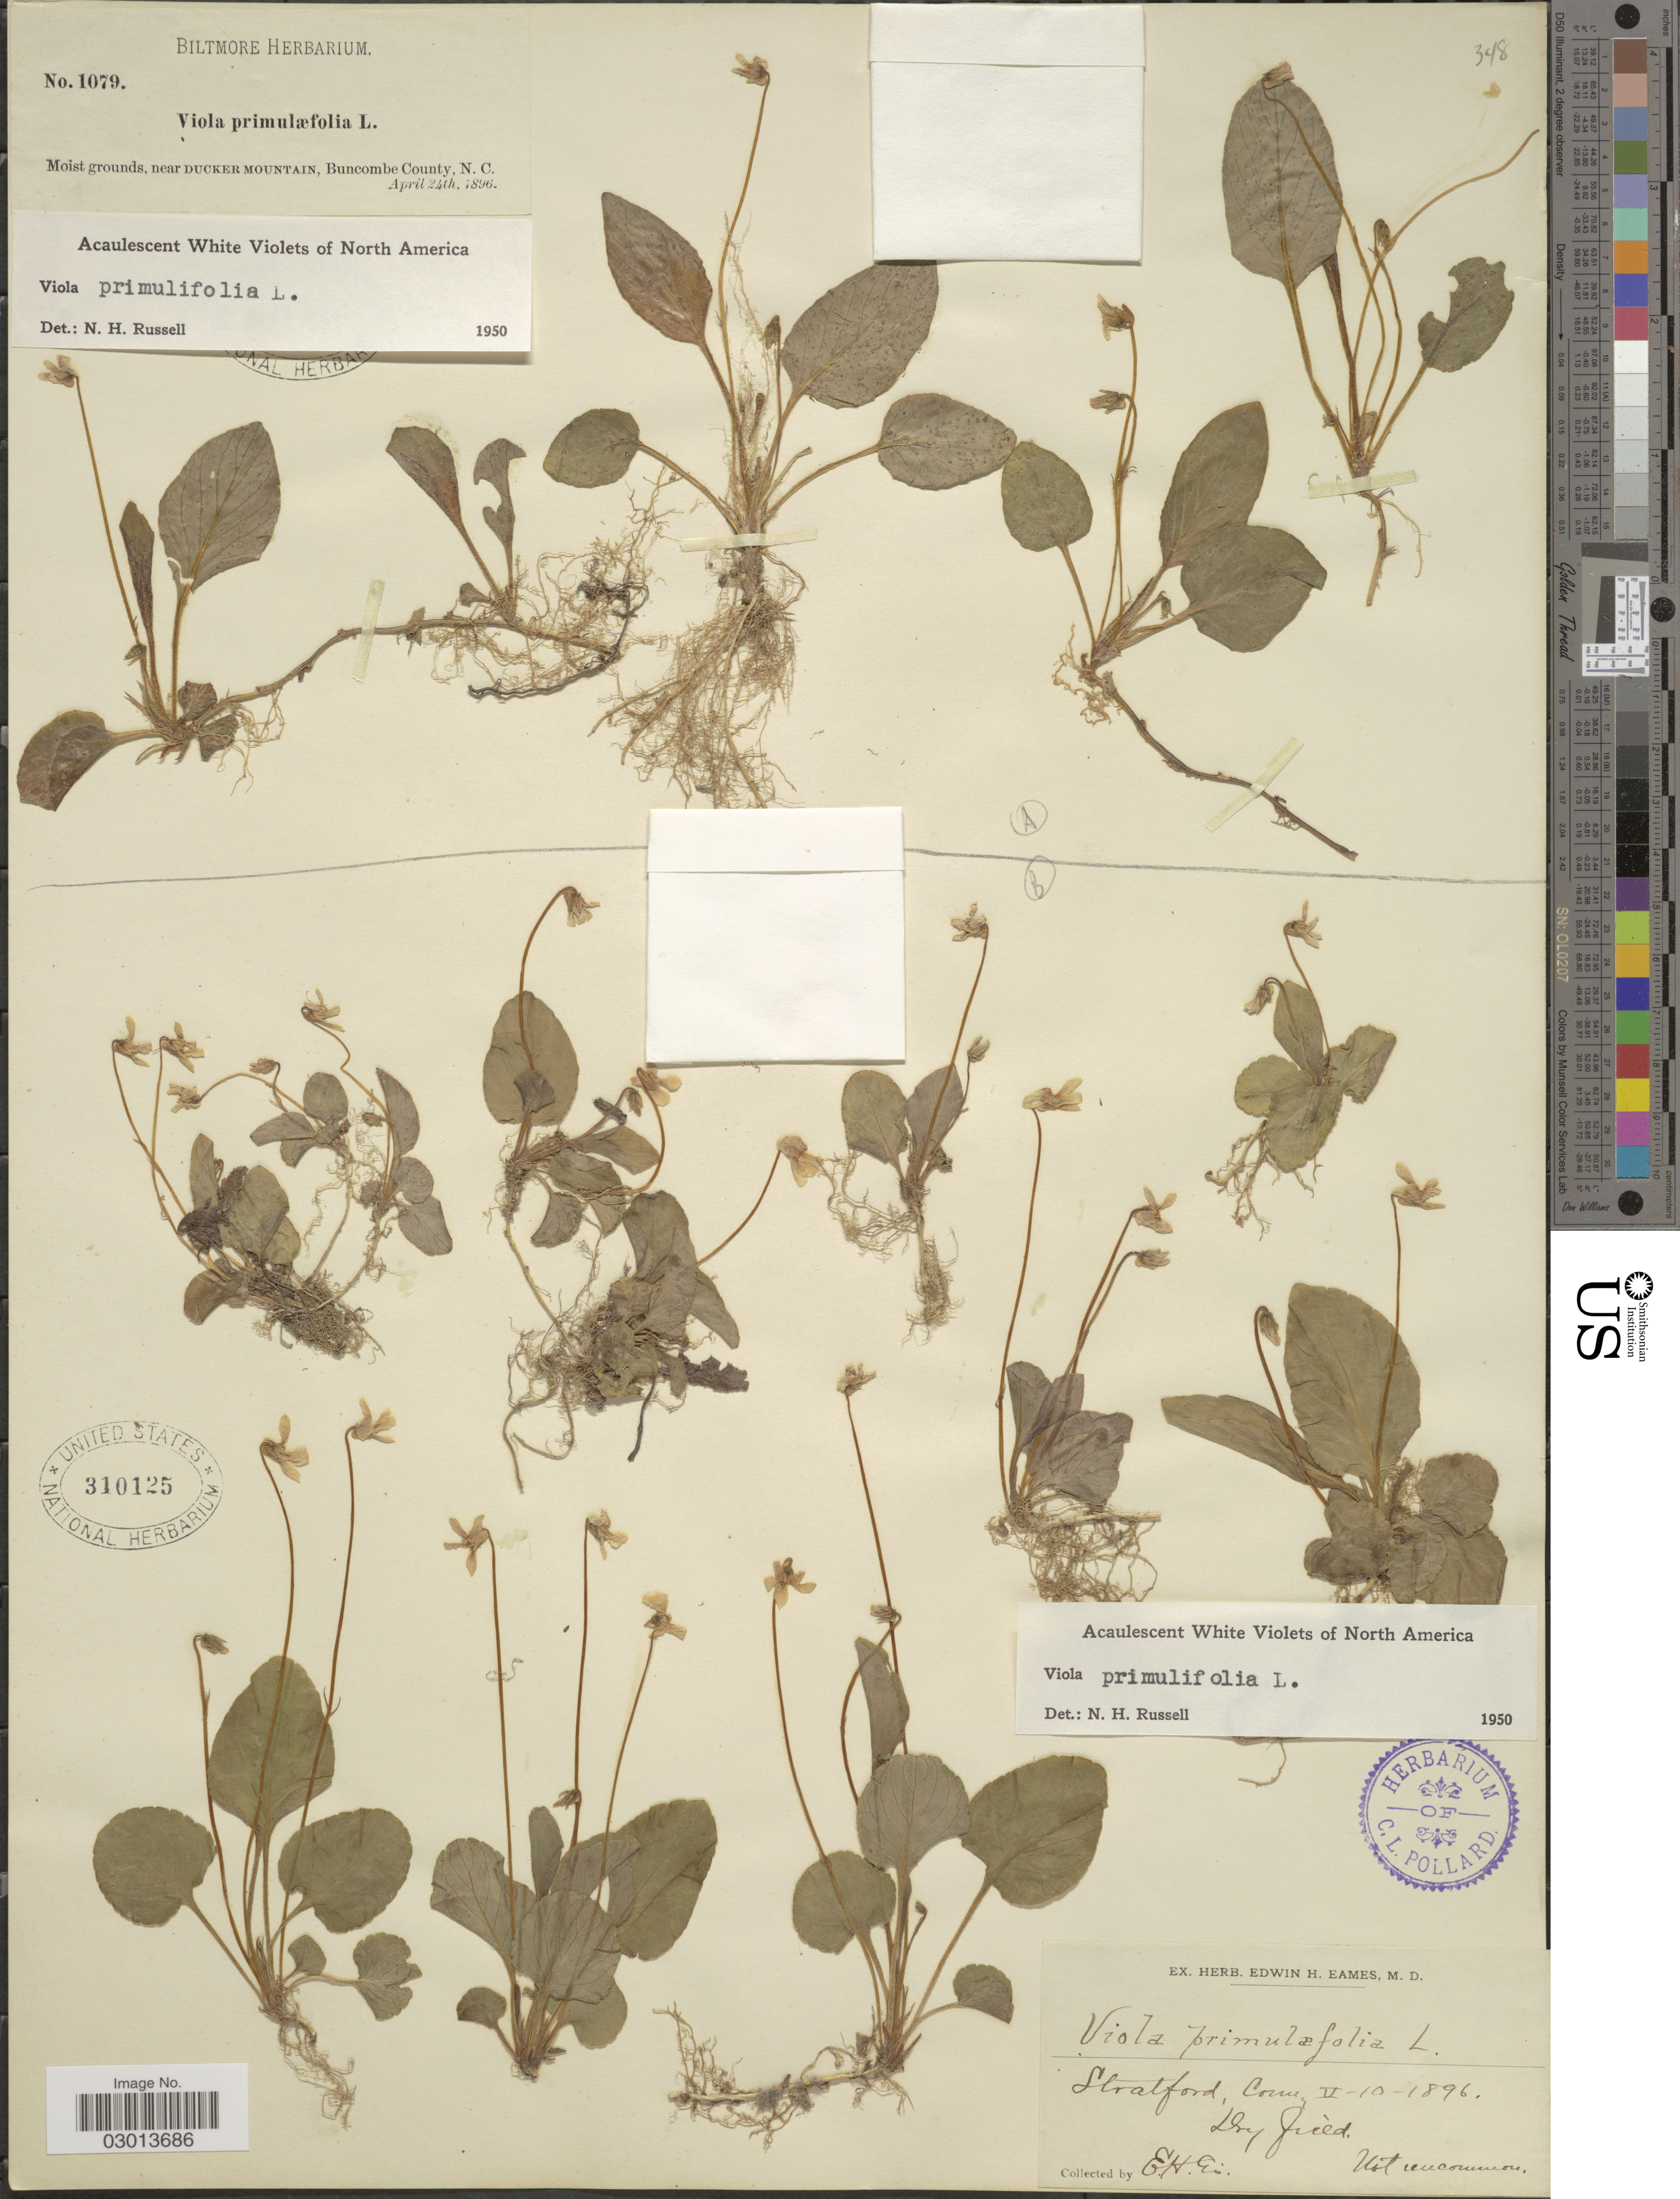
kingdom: Plantae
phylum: Tracheophyta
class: Magnoliopsida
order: Malpighiales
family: Violaceae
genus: Viola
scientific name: Viola primulifolia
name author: L.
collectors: E. H. Eames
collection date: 1896-05-10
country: United States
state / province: Connecticut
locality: Stratford, Conn.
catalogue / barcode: US 310125-2